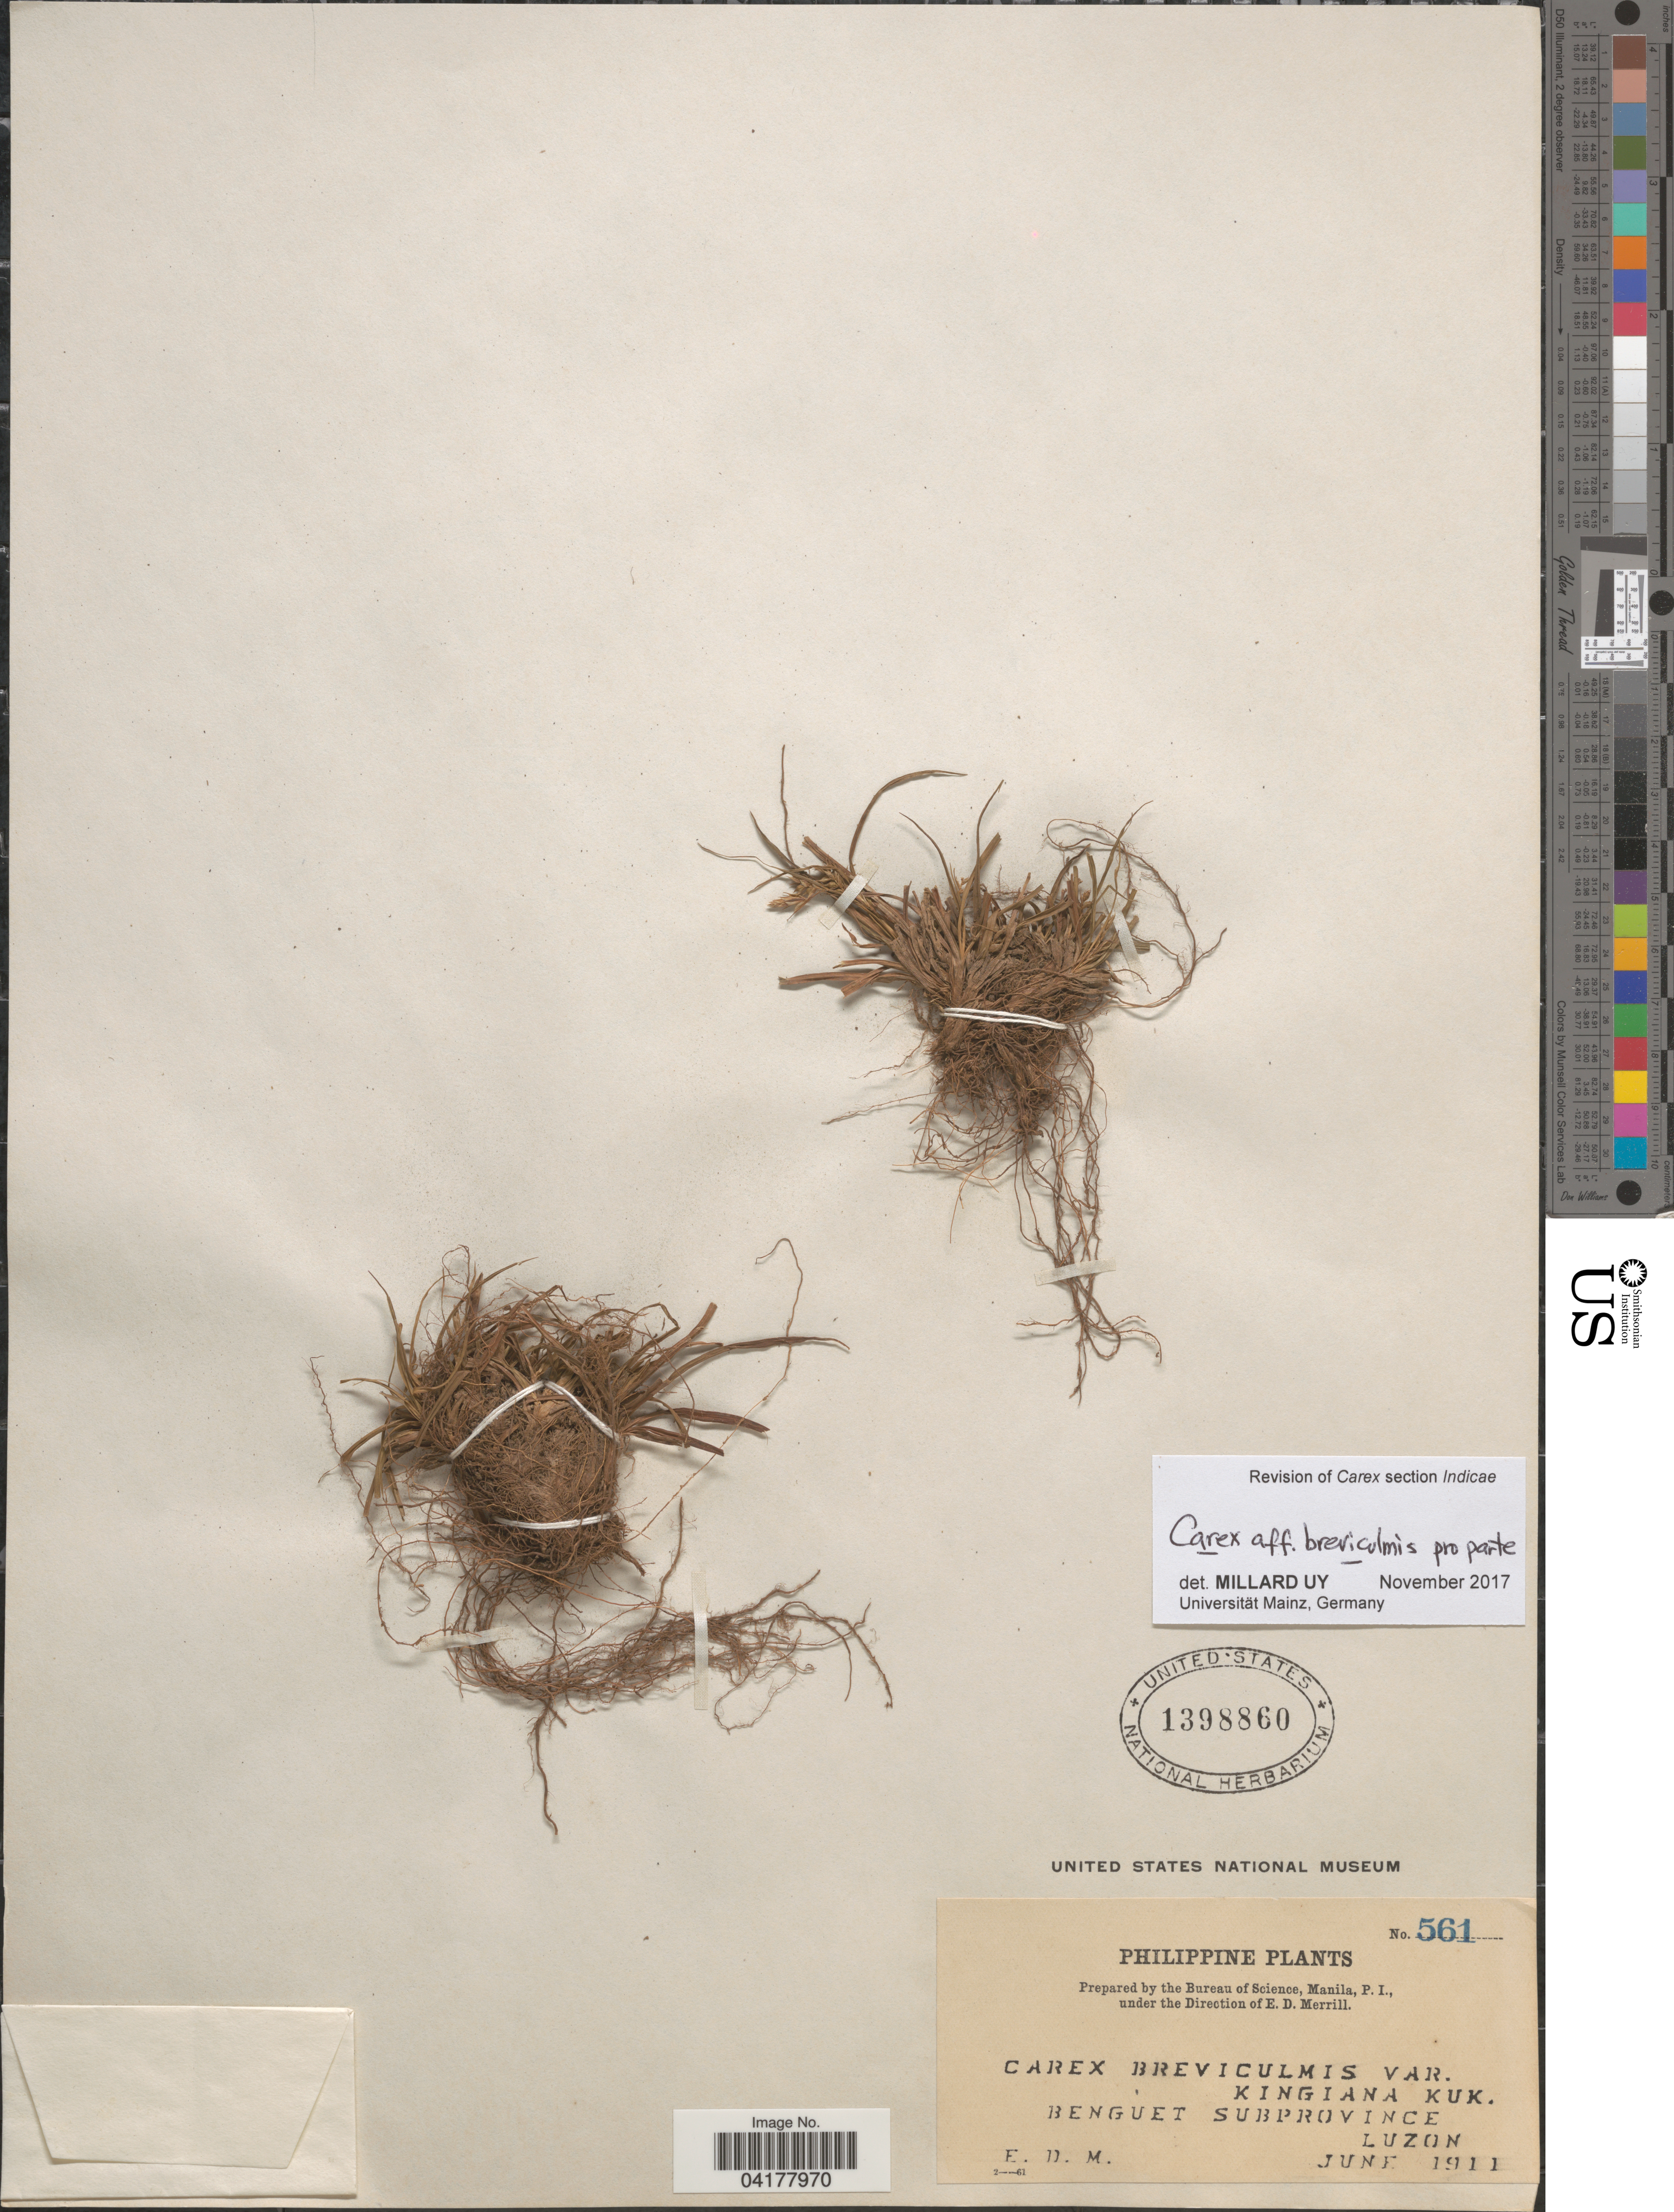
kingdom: Plantae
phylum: Tracheophyta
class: Liliopsida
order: Poales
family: Cyperaceae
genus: Carex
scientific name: Carex breviculmis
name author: R. Br.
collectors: E. D. Merrill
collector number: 561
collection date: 1911-06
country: Philippines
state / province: Cordillera (Administrative Region)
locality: Benguet Subprovince. Luzon.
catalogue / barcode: US 1398860